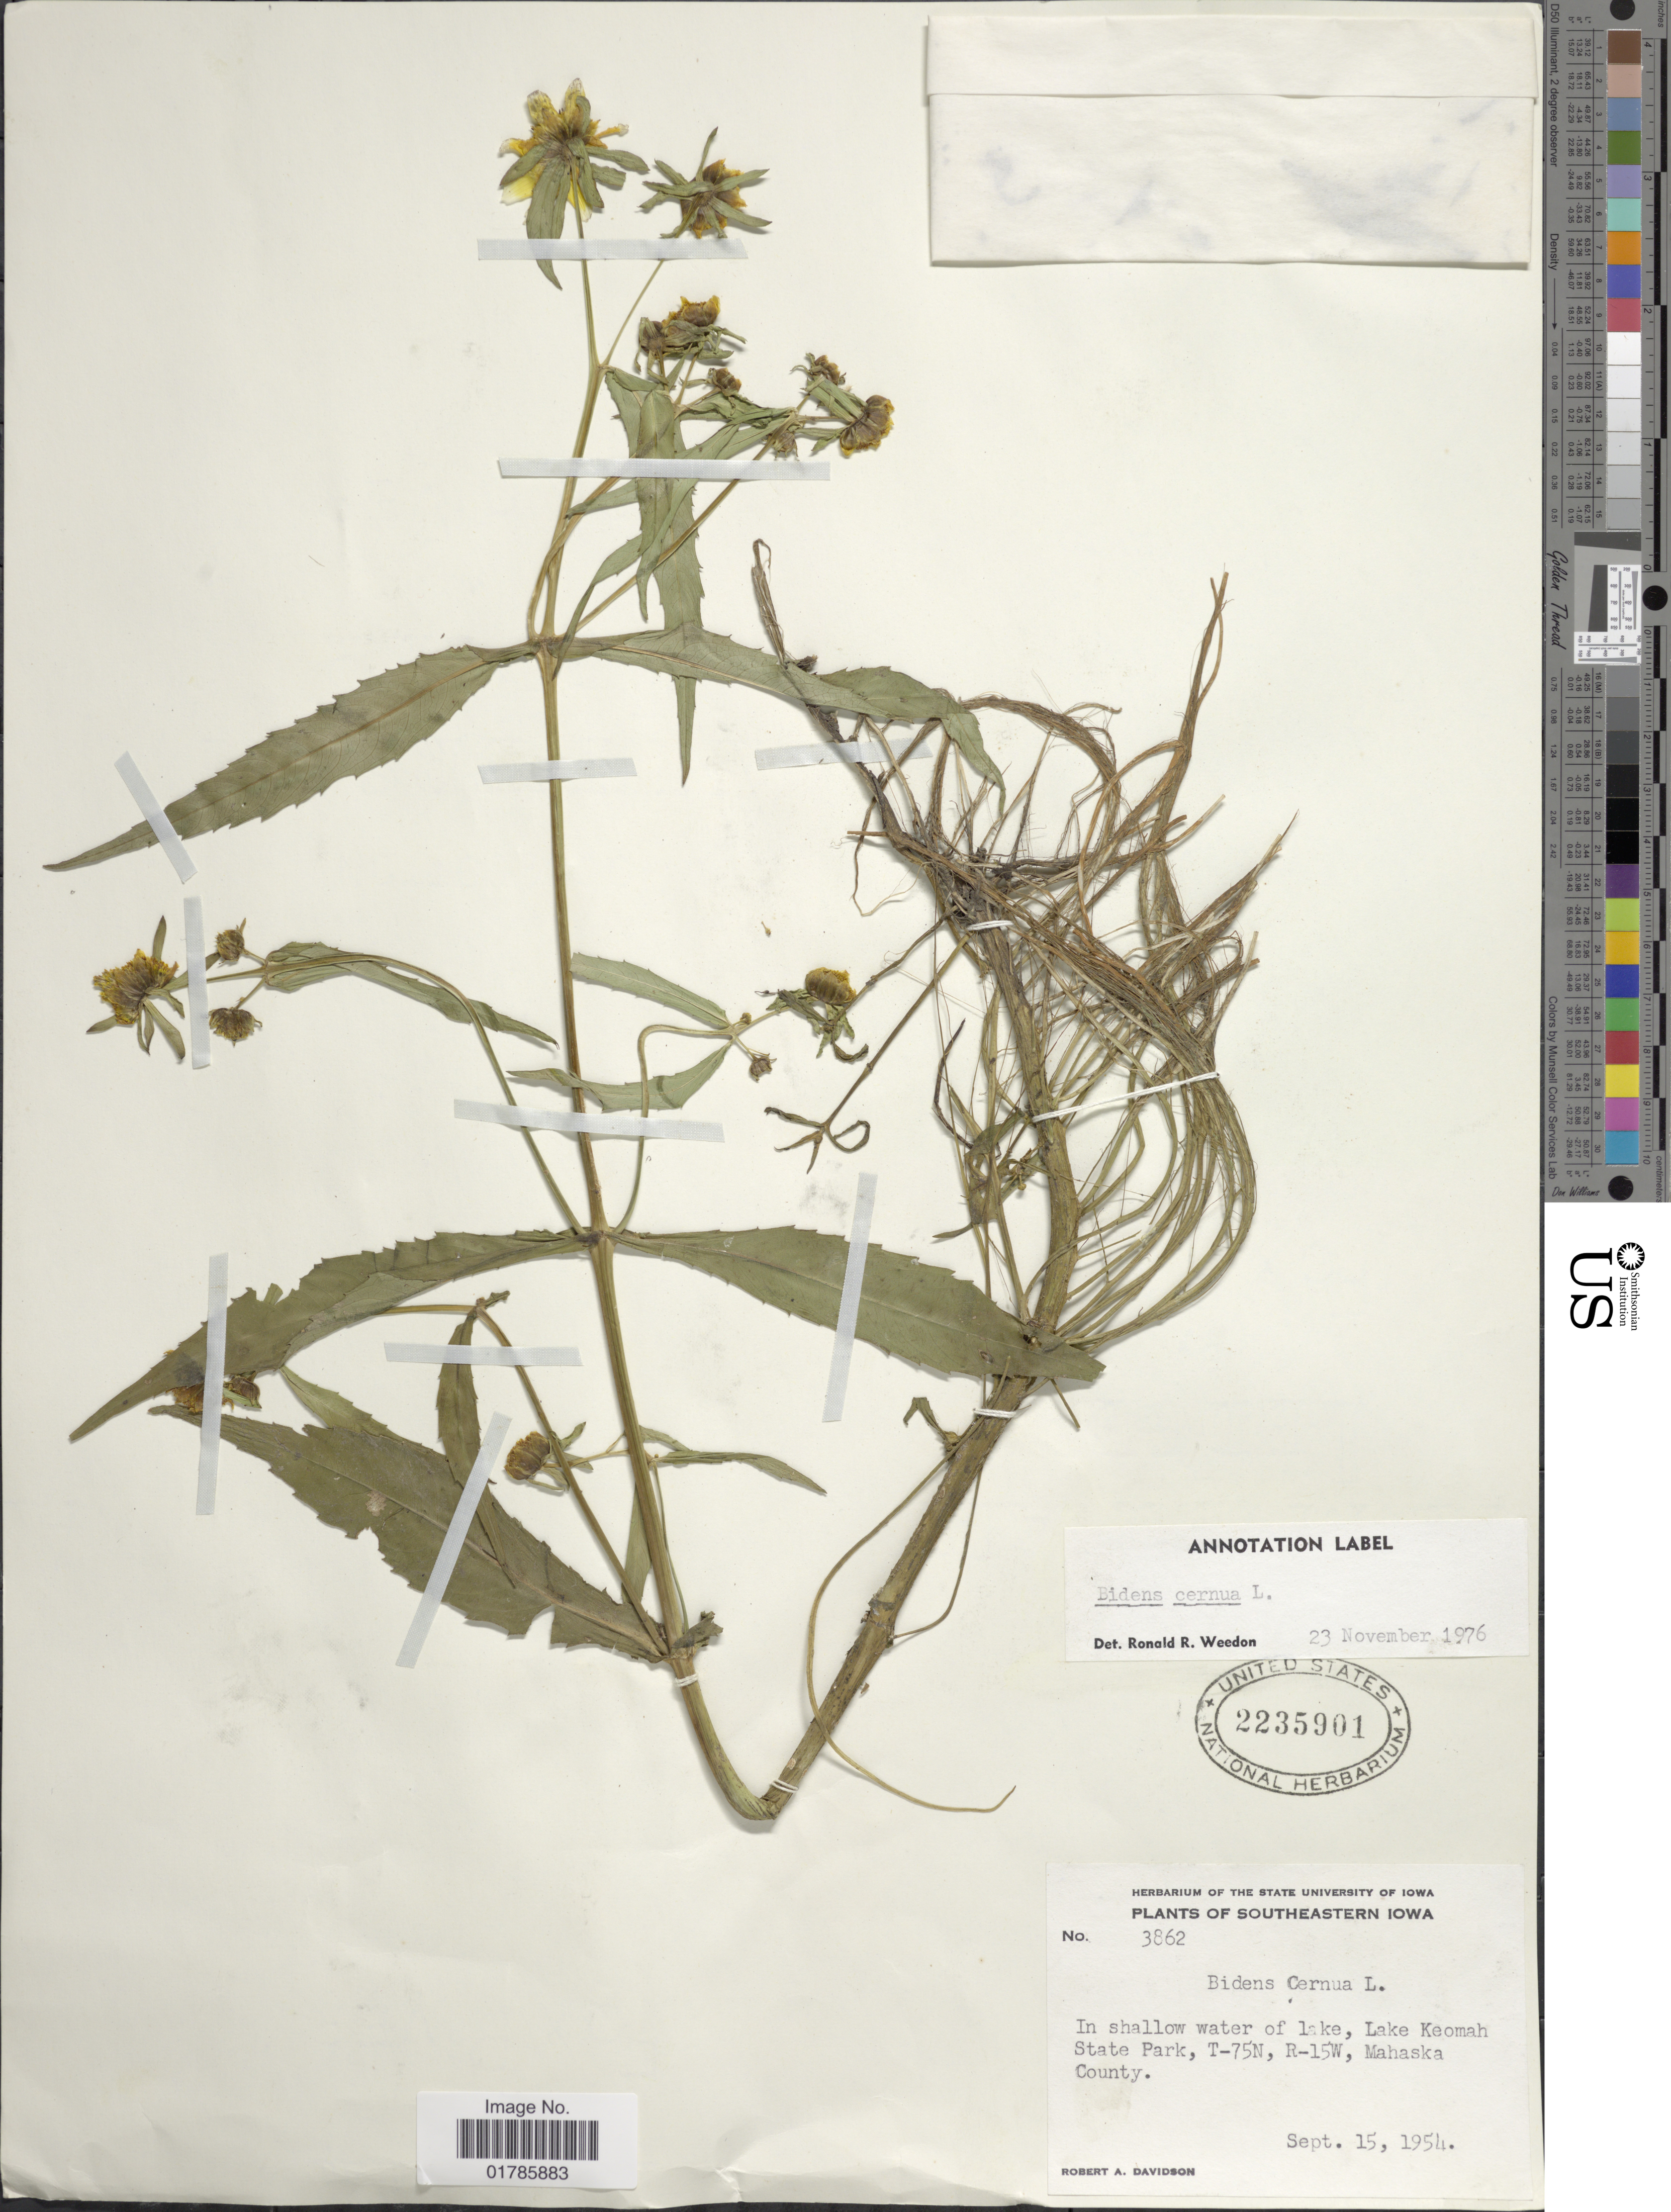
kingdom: Plantae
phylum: Tracheophyta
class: Magnoliopsida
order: Asterales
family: Asteraceae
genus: Bidens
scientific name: Bidens cernua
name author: L.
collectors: R. A. Davidson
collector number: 3862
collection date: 1954-09-15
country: United States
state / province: Iowa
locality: Southeastern Iowa, Lake Keomah State Park, T-75N, R-15W, Mahaska County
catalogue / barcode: US 2235901